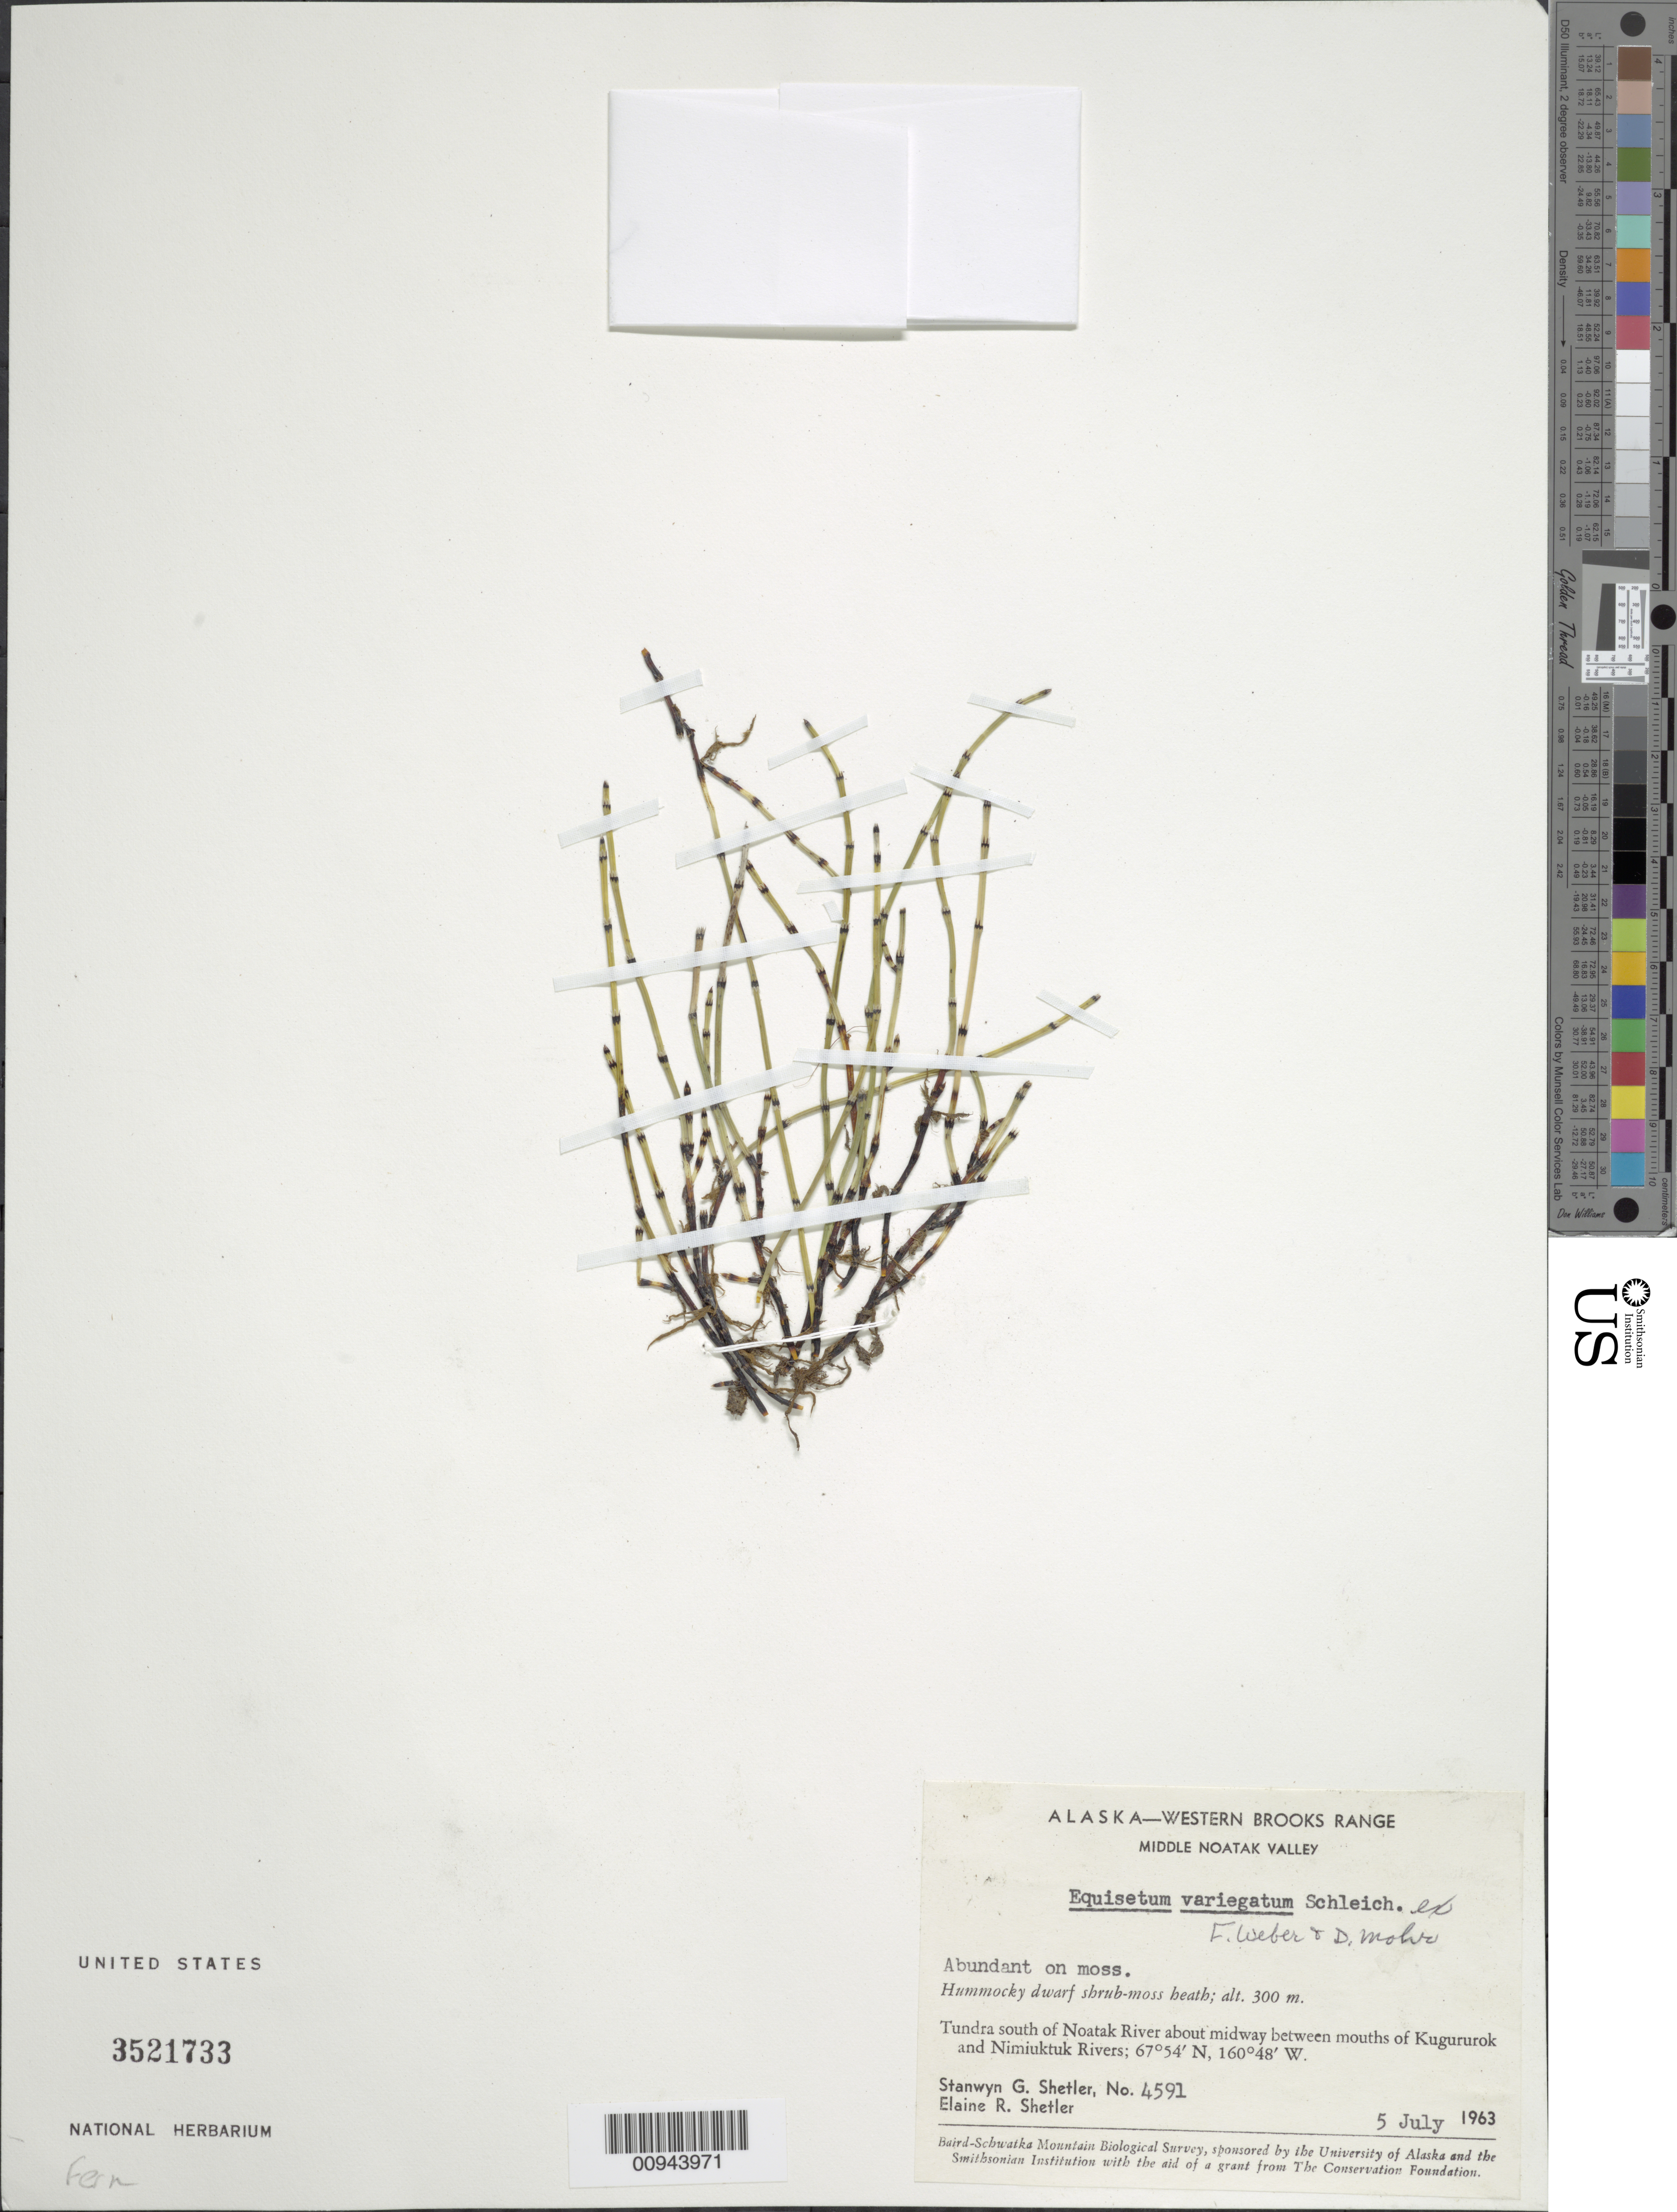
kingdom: Plantae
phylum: Tracheophyta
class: Polypodiopsida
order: Equisetales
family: Equisetaceae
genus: Equisetum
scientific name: Equisetum variegatum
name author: Schleich. ex F. Weber & D. Mohr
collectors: S. Shetler & E. R. Shetler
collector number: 4591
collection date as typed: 05 Jul 1963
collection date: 1963-07-05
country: United States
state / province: Alaska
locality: S of Noatak River about midway between mouths of Kugururok and Nimiuktuk Rivers. Western Brooks Range, Middle Noatak Valley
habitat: Tundra. Hummocky dwarf shrub-moss heath.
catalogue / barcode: US 3521733